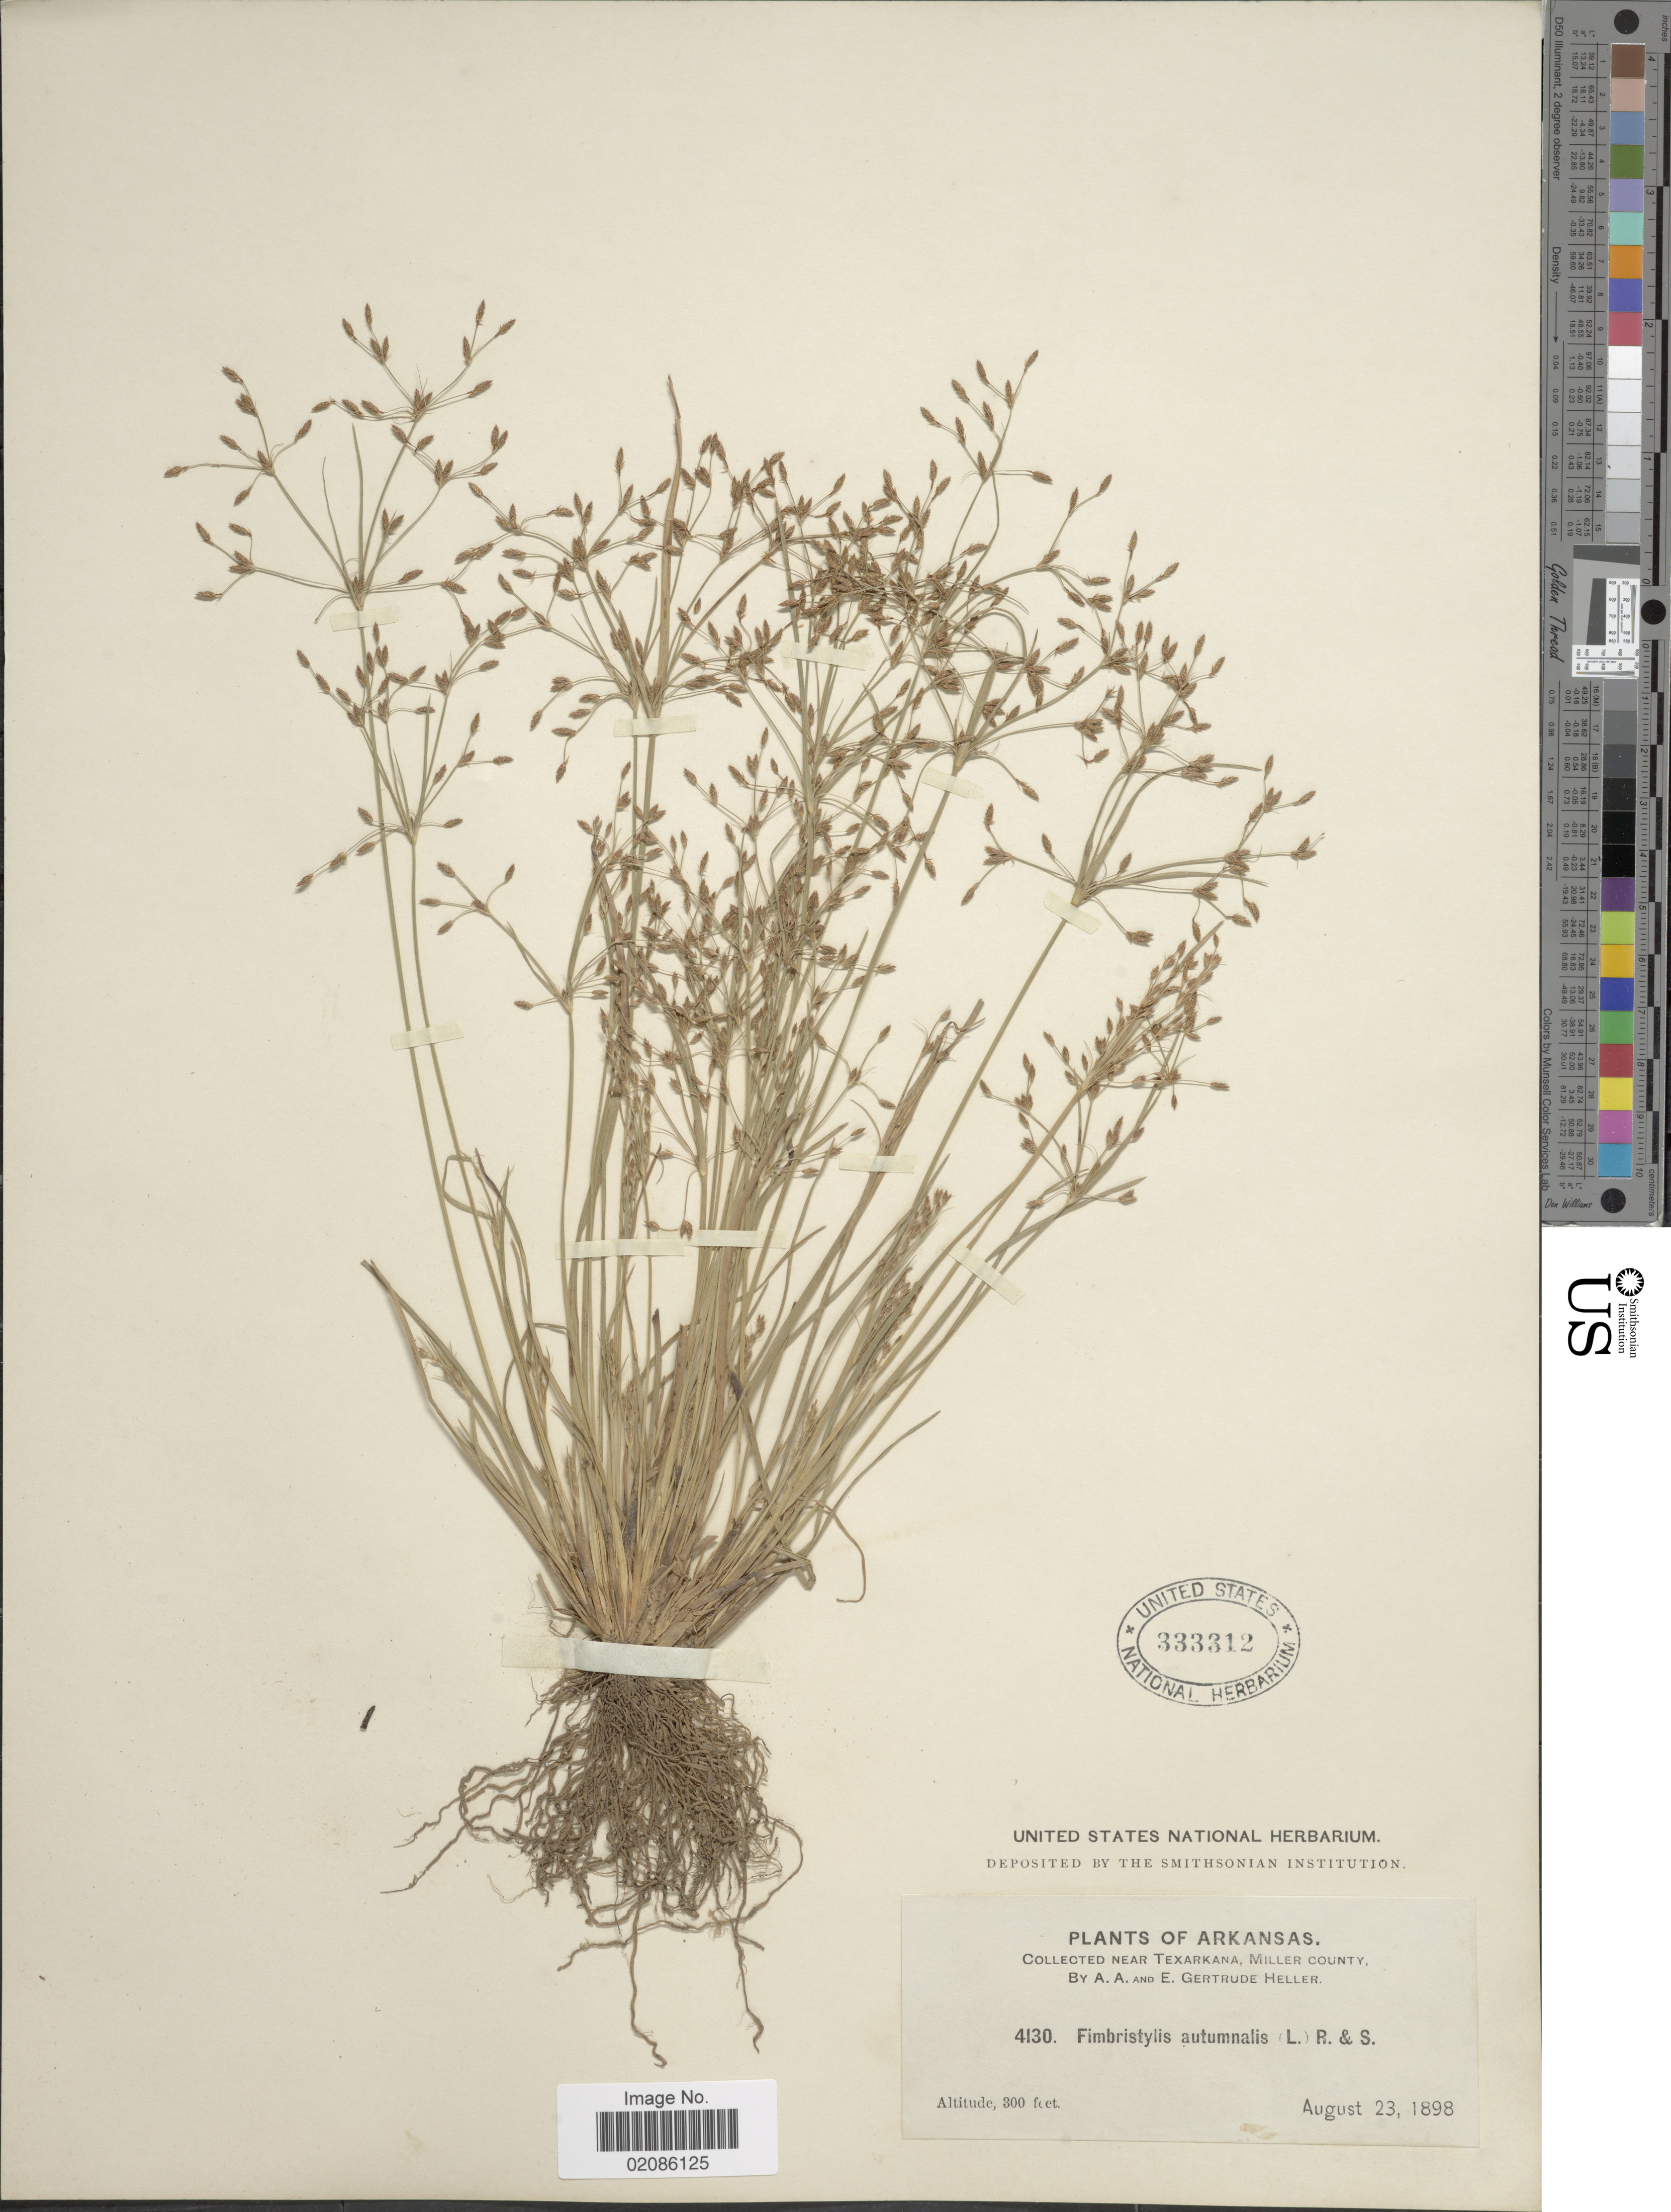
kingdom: Plantae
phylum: Tracheophyta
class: Liliopsida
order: Poales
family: Cyperaceae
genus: Fimbristylis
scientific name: Fimbristylis autumnalis (L.) Roem. & Schult.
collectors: A. A. Heller & E. G. Heller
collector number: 4130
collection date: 1898-08-23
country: United States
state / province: Arkansas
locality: Near Texarkana, Miller County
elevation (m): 91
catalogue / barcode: US 333312